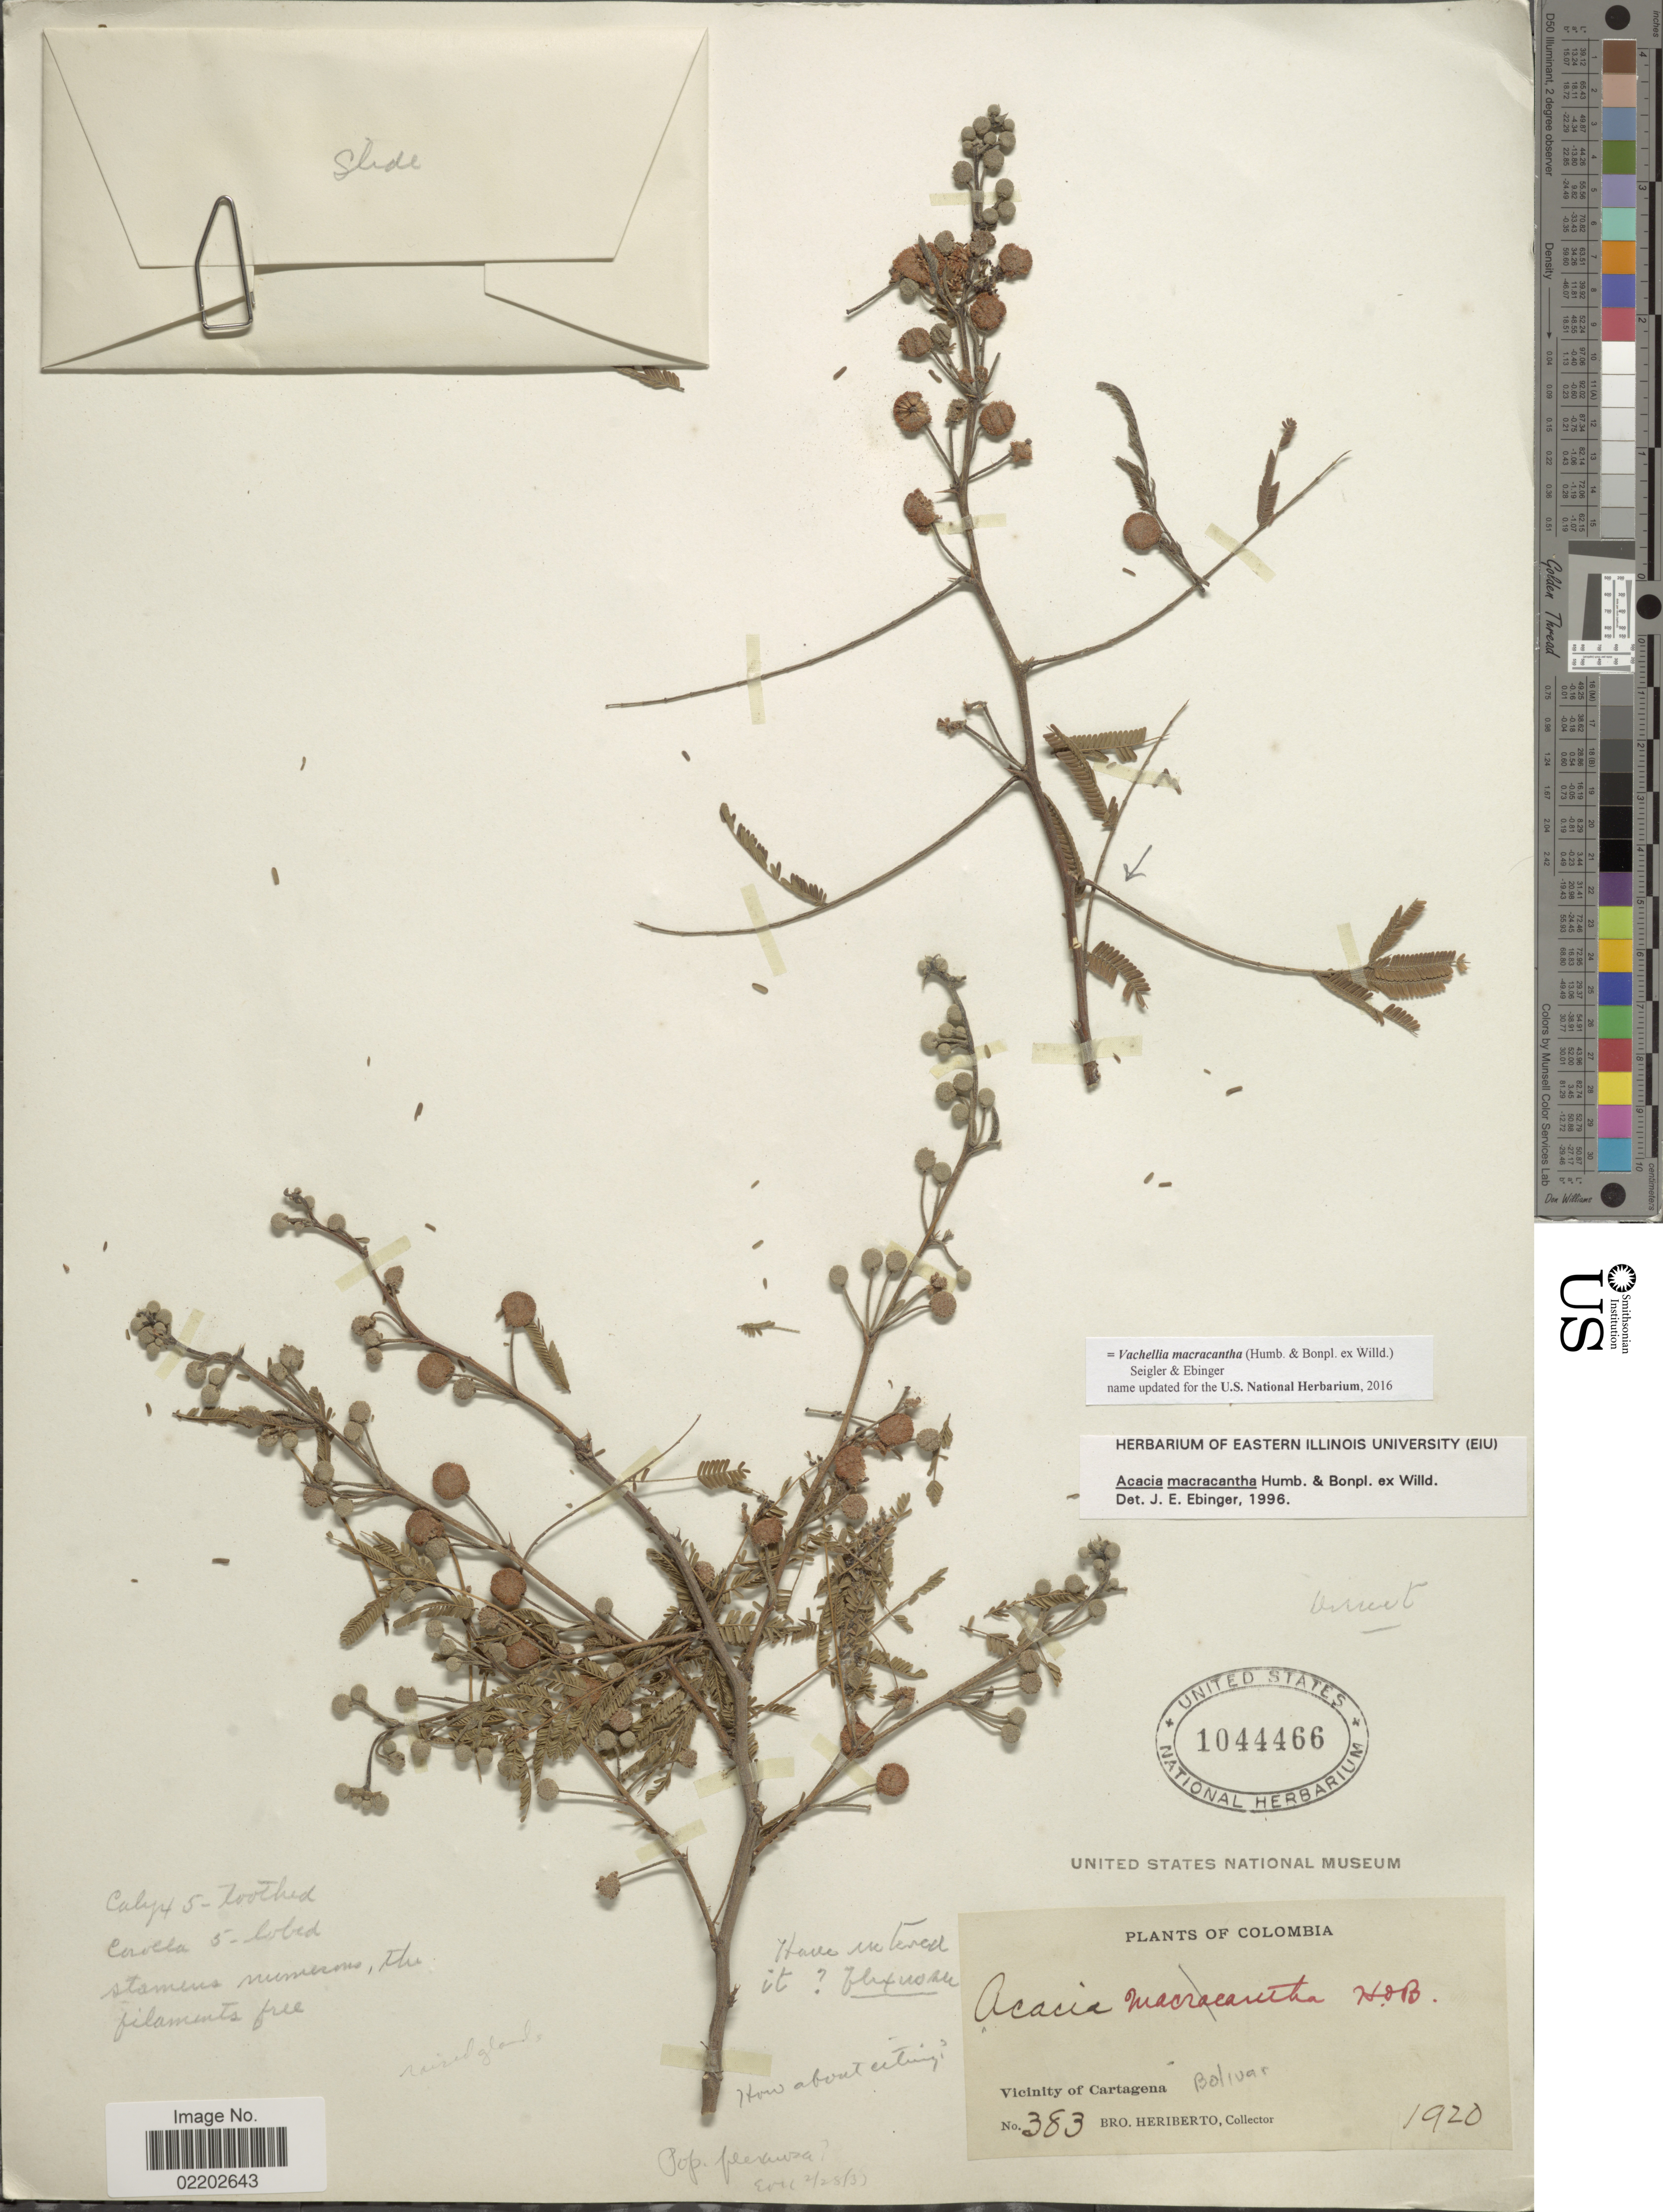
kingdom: Plantae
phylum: Tracheophyta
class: Magnoliopsida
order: Fabales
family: Fabaceae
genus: Vachellia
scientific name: Vachellia macracantha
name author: (Humb. & Bonpl. ex Willd.) Seigler & Ebinger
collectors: B. Heriberto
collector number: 383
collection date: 1920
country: Colombia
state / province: Bolívar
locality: Vicinity of Cartagena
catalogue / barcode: US 1044466